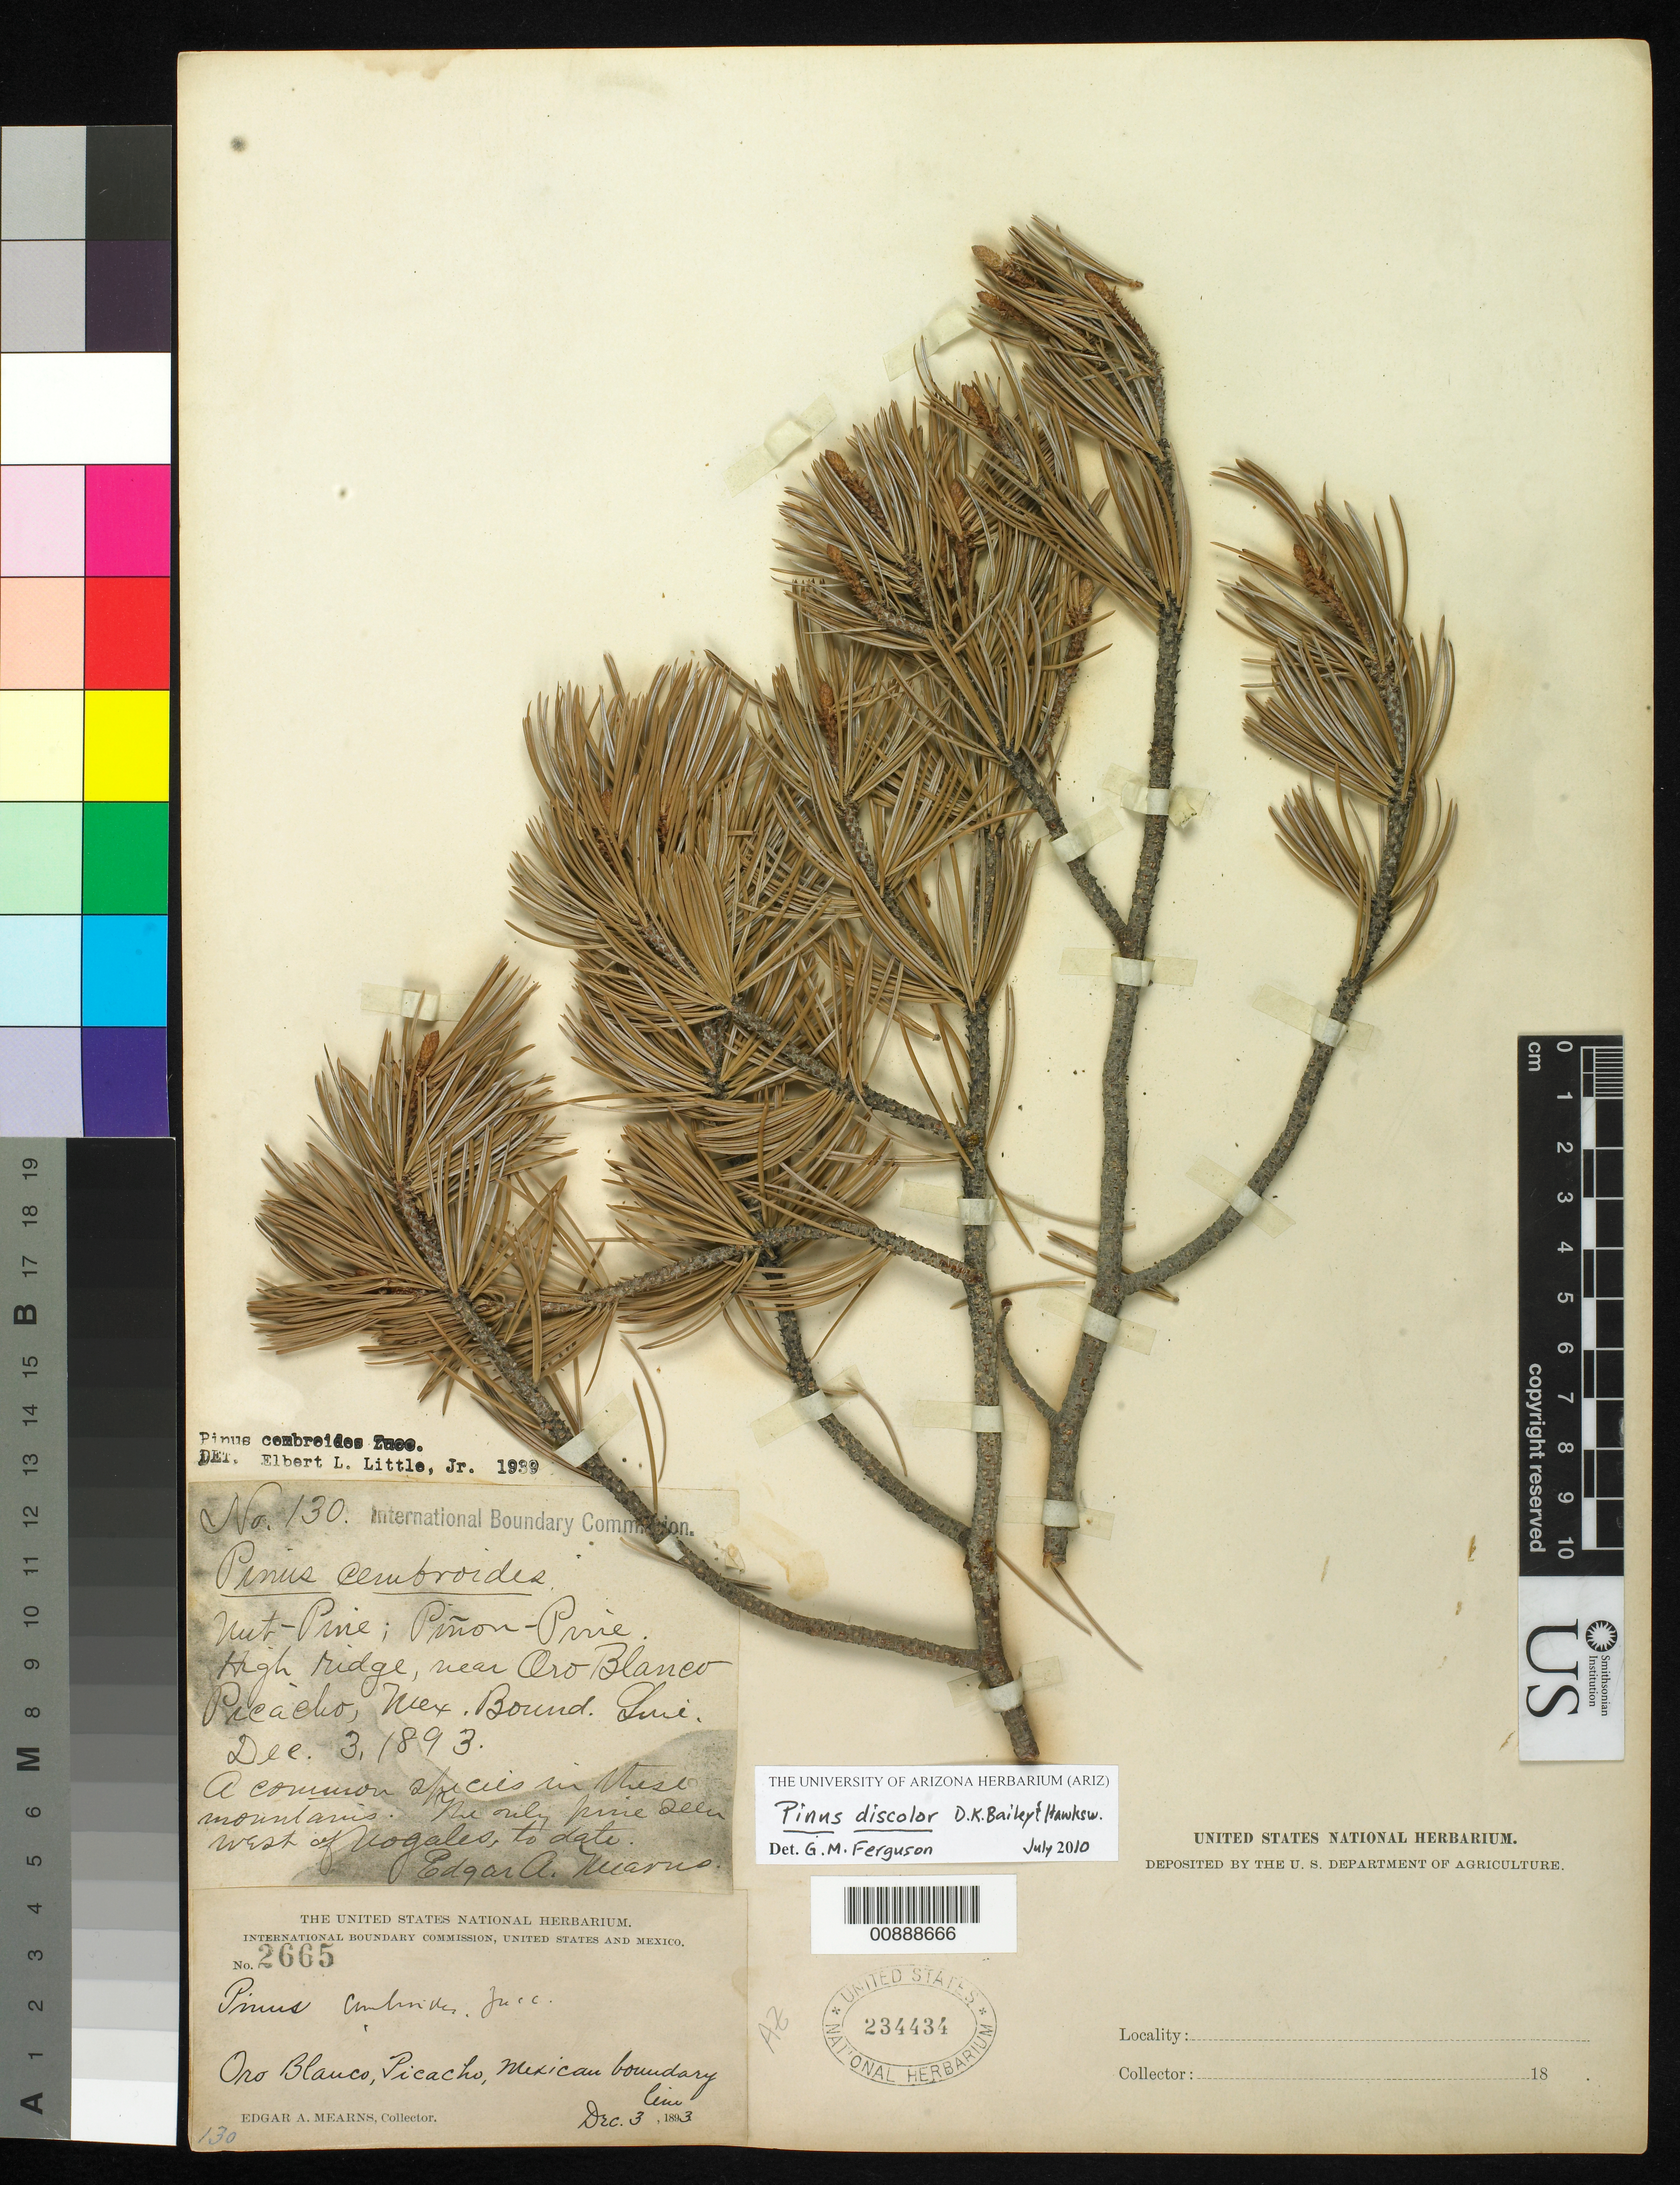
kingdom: Plantae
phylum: Tracheophyta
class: Pinopsida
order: Pinales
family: Pinaceae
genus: Pinus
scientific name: Pinus discolor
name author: D.K. Bailey & Hawksw.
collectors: E. A. Mearns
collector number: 2665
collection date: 1893-12-03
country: Mexico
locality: Oro Blanco, Picacho, Mexican Boundary Line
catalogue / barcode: US 234434